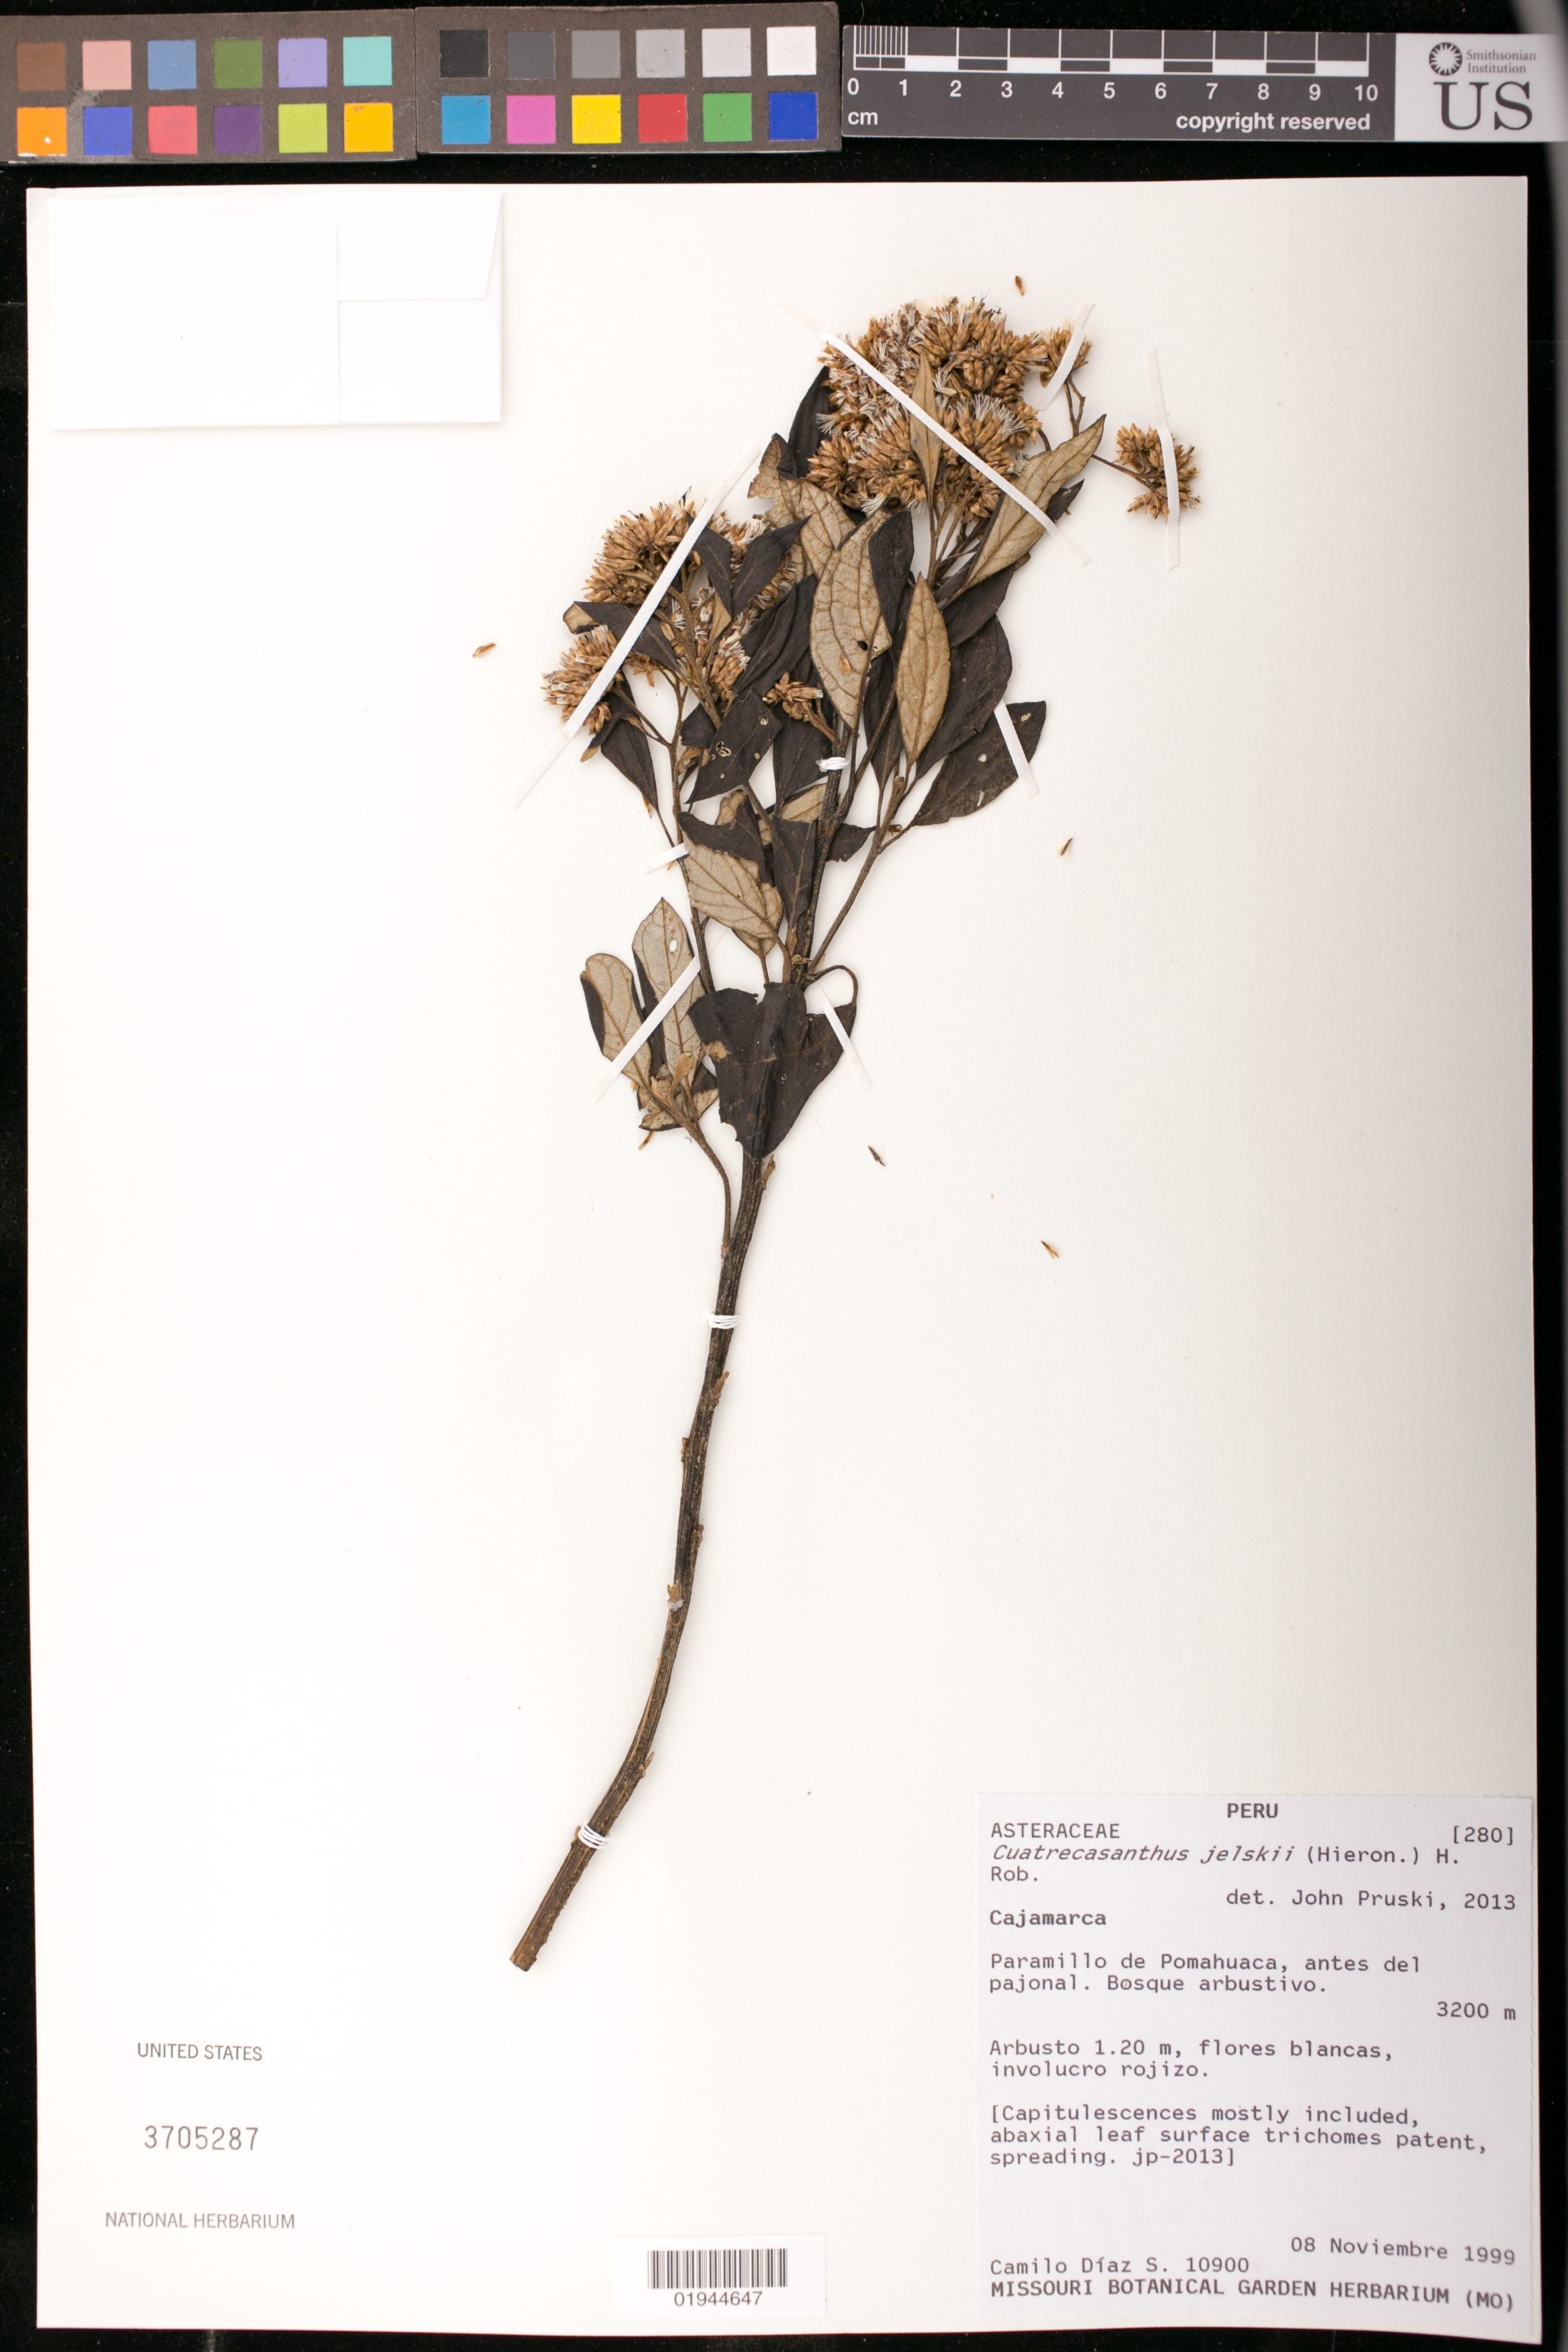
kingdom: Plantae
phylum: Tracheophyta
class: Magnoliopsida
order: Asterales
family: Asteraceae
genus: Cuatrecasanthus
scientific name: Cuatrecasanthus jelskii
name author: (Hieron.) H. Rob.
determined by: Pruski, J. F.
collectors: C. Díaz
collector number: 10900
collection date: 1999-11-08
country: Peru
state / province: Cajamarca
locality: Cerro el Paramillo de Pomahuaca, antes del pajonal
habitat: bosque arbustivo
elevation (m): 3200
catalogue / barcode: US 3705287